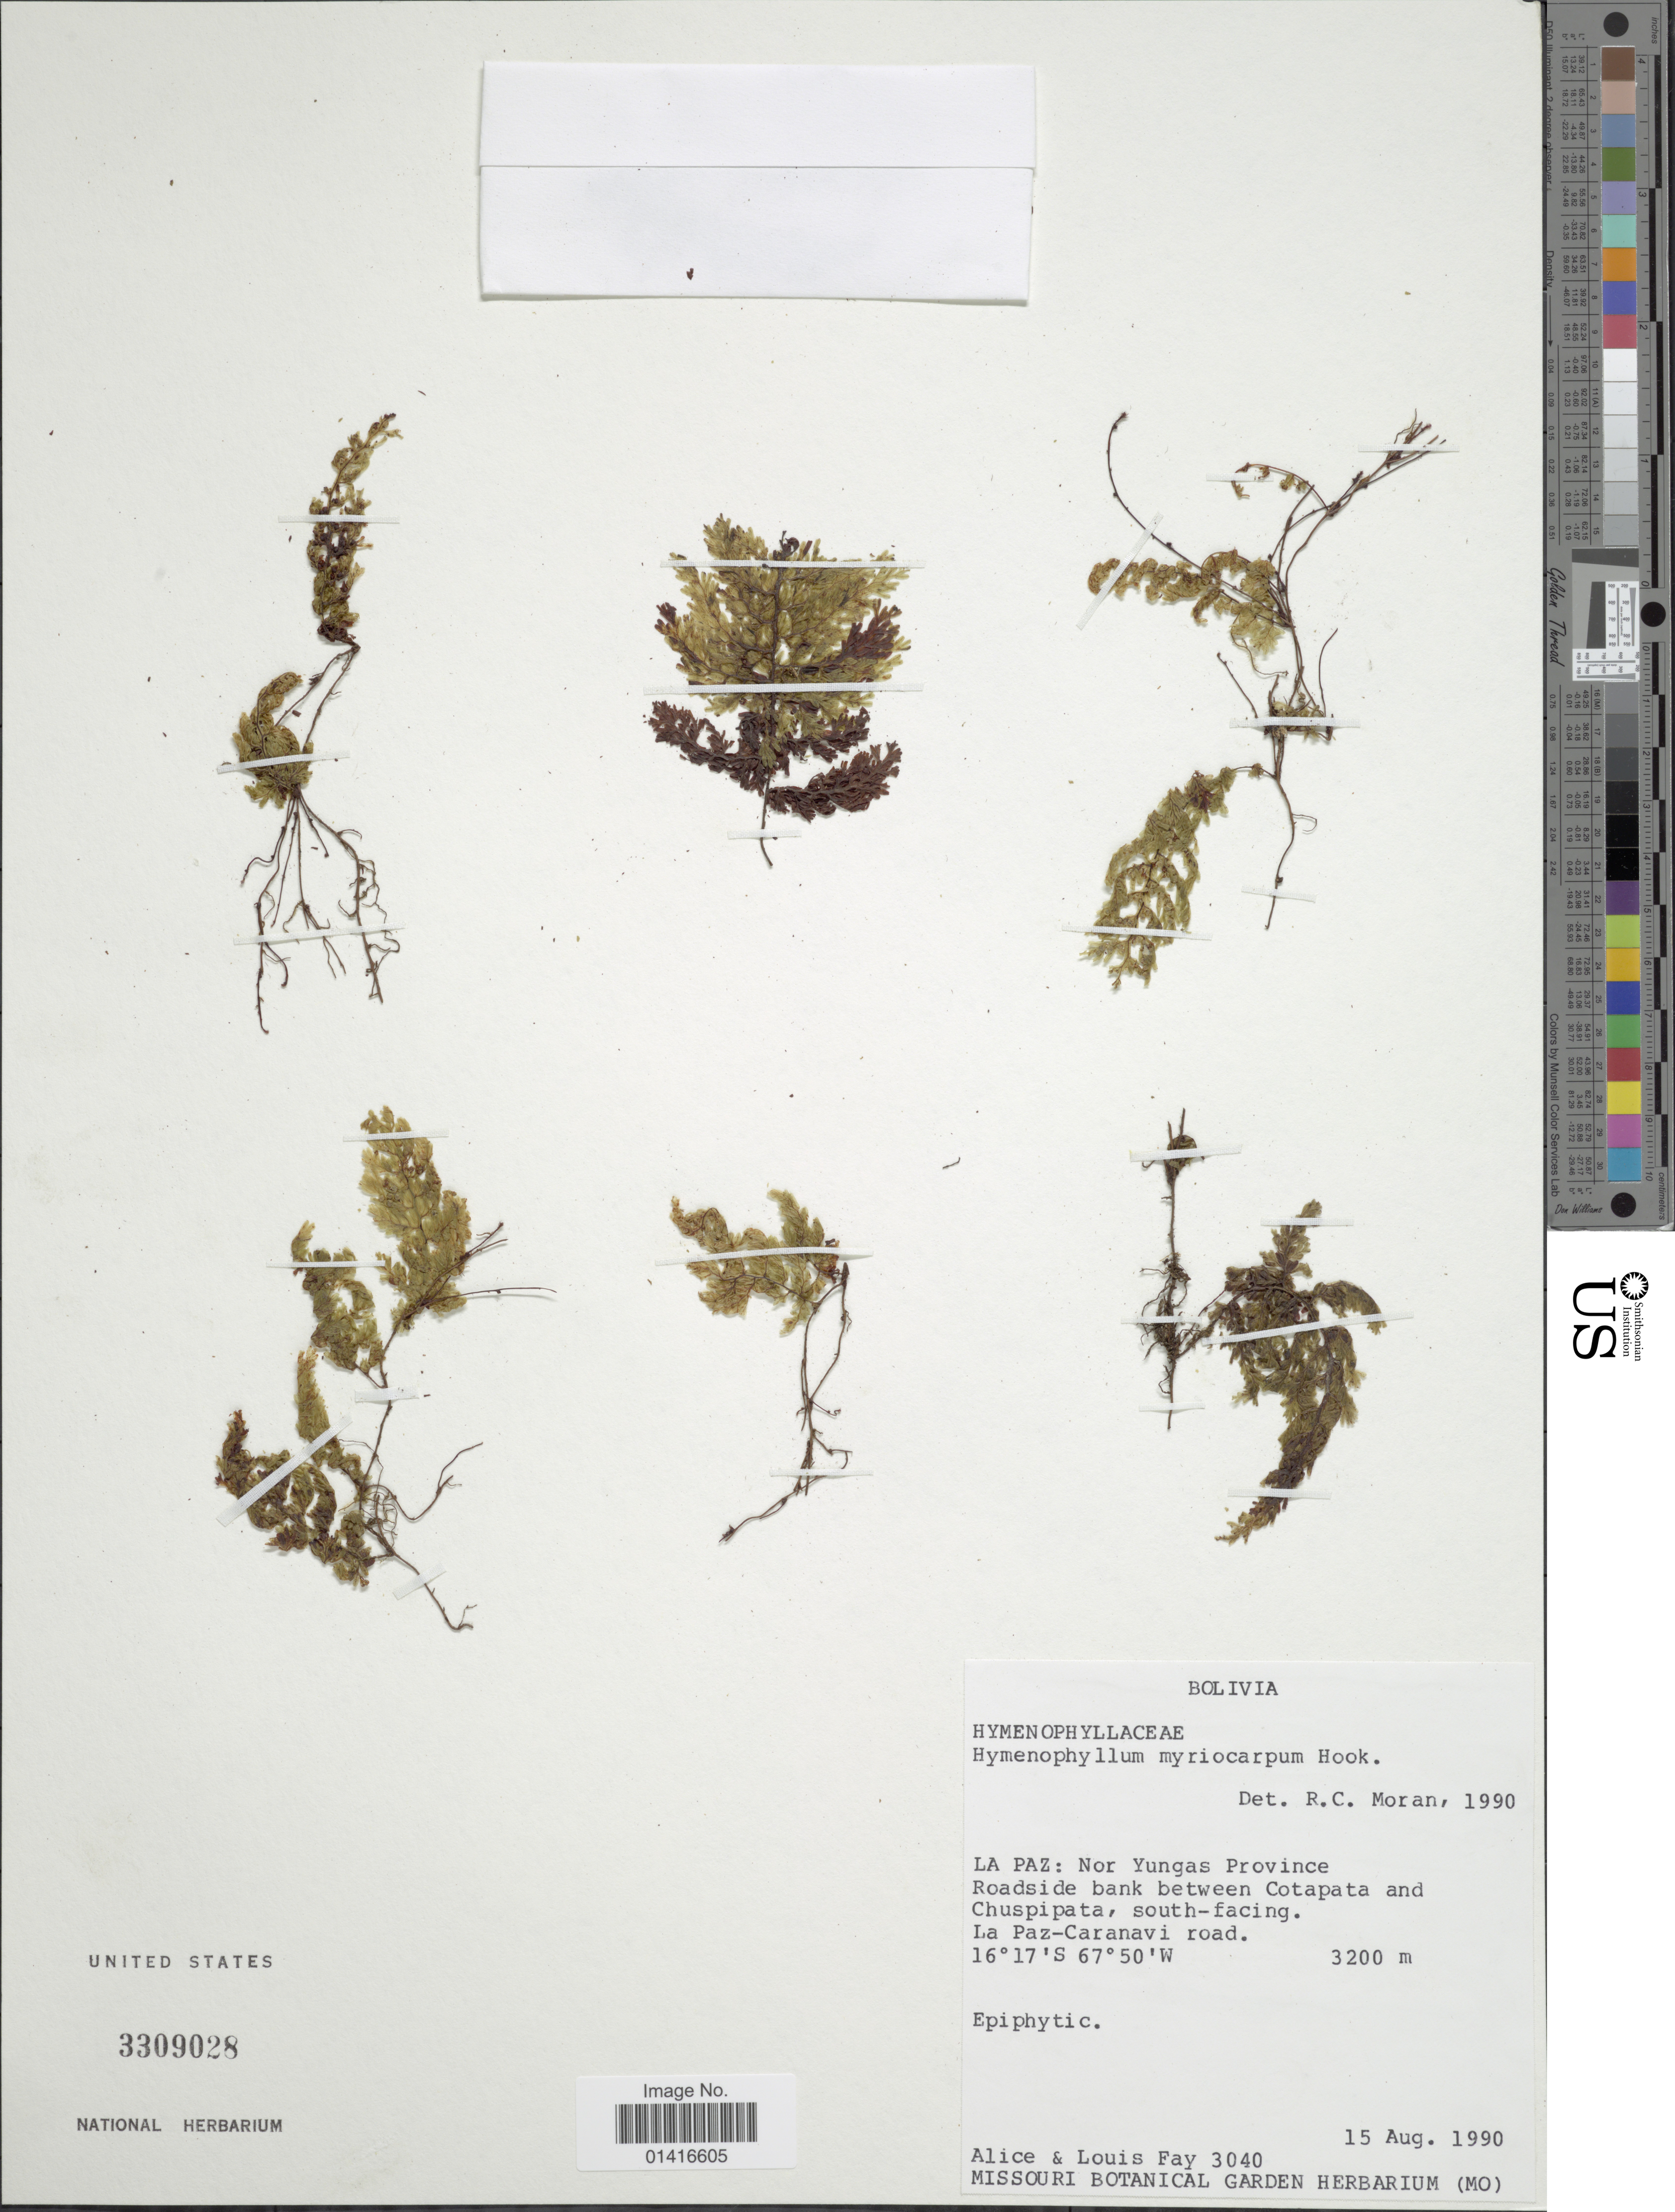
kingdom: Plantae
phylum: Tracheophyta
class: Polypodiopsida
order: Hymenophyllales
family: Hymenophyllaceae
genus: Hymenophyllum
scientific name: Hymenophyllum myriocarpum var. myriocarpum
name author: Hook.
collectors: A. Fay & L. Fay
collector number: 3040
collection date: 1990-08-15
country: Bolivia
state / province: La Paz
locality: Nor Yungas Province. Roadside bank between Cotapata and Chuspipata, south facing. La Paz-Caranavi road.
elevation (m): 3200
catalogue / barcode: US 3309028